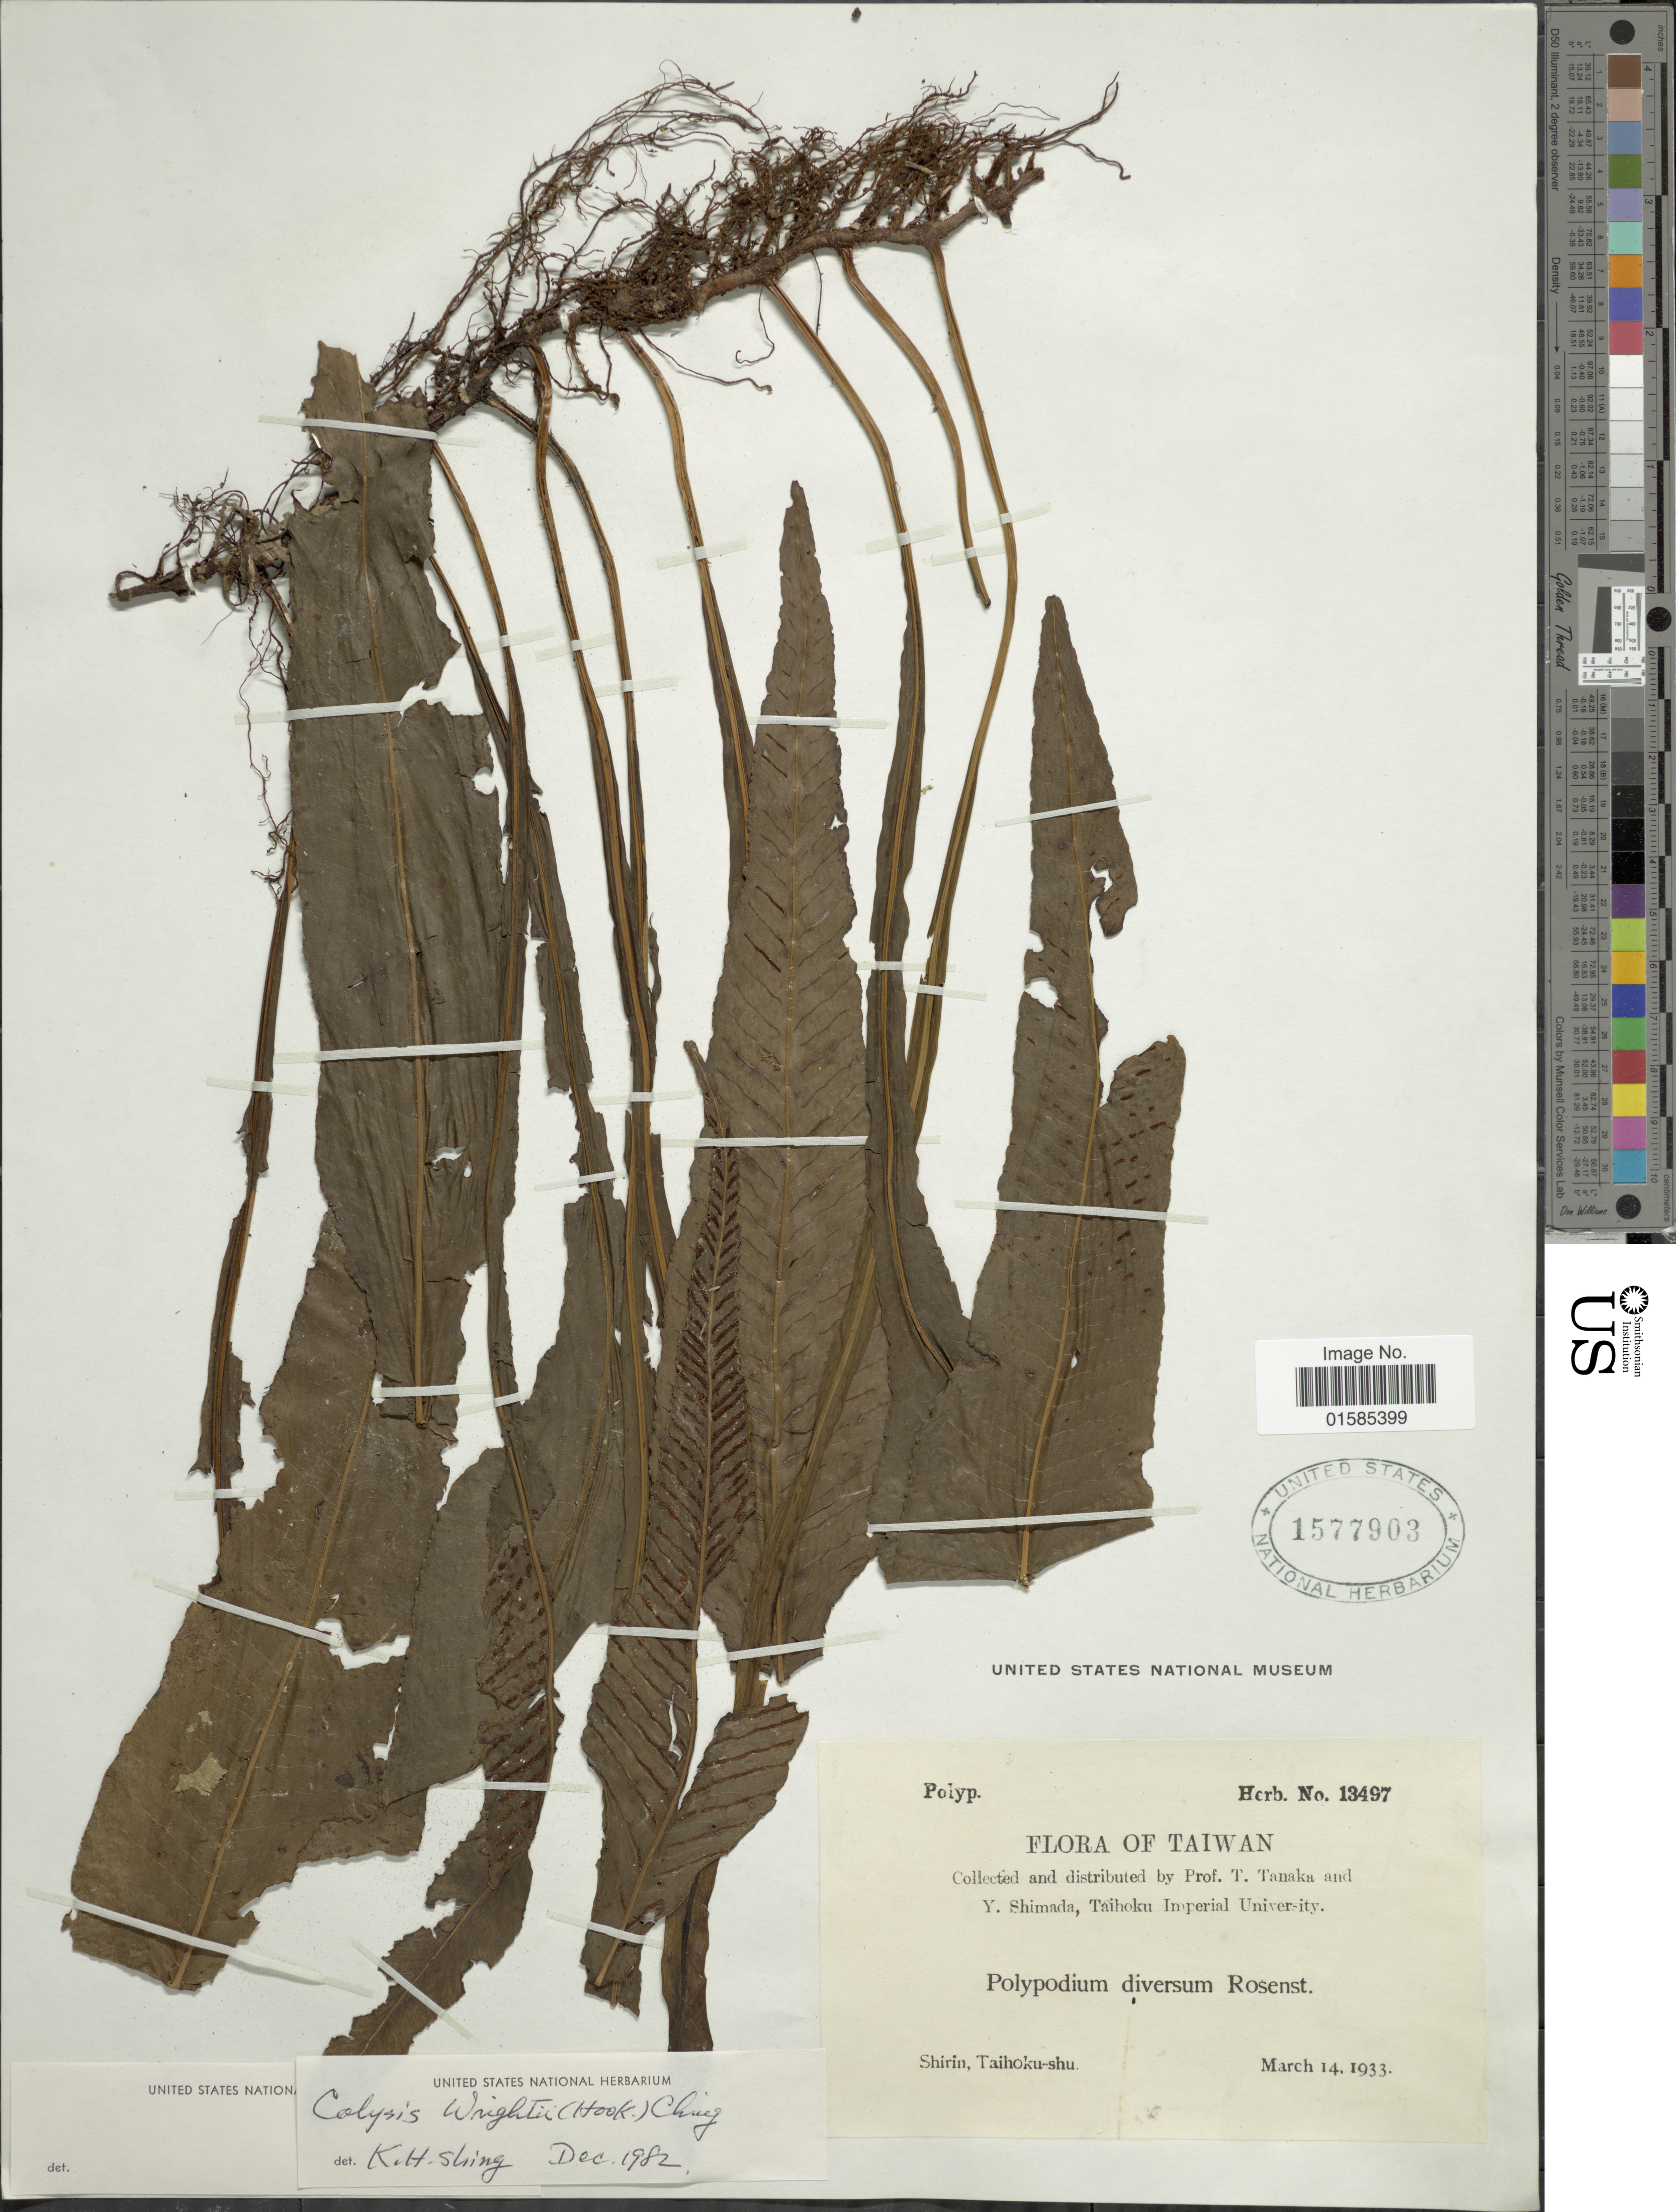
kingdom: Plantae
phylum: Tracheophyta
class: Polypodiopsida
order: Polypodiales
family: Polypodiaceae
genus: Leptochilus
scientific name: Leptochilus wrightii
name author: (Hook.) X.C. Zhang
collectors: T. Tanaka & Y. Shimada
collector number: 13497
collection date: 1933-03-14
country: Taiwan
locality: Taiwan. Shirin, Taihoku-shu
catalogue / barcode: US 1577903